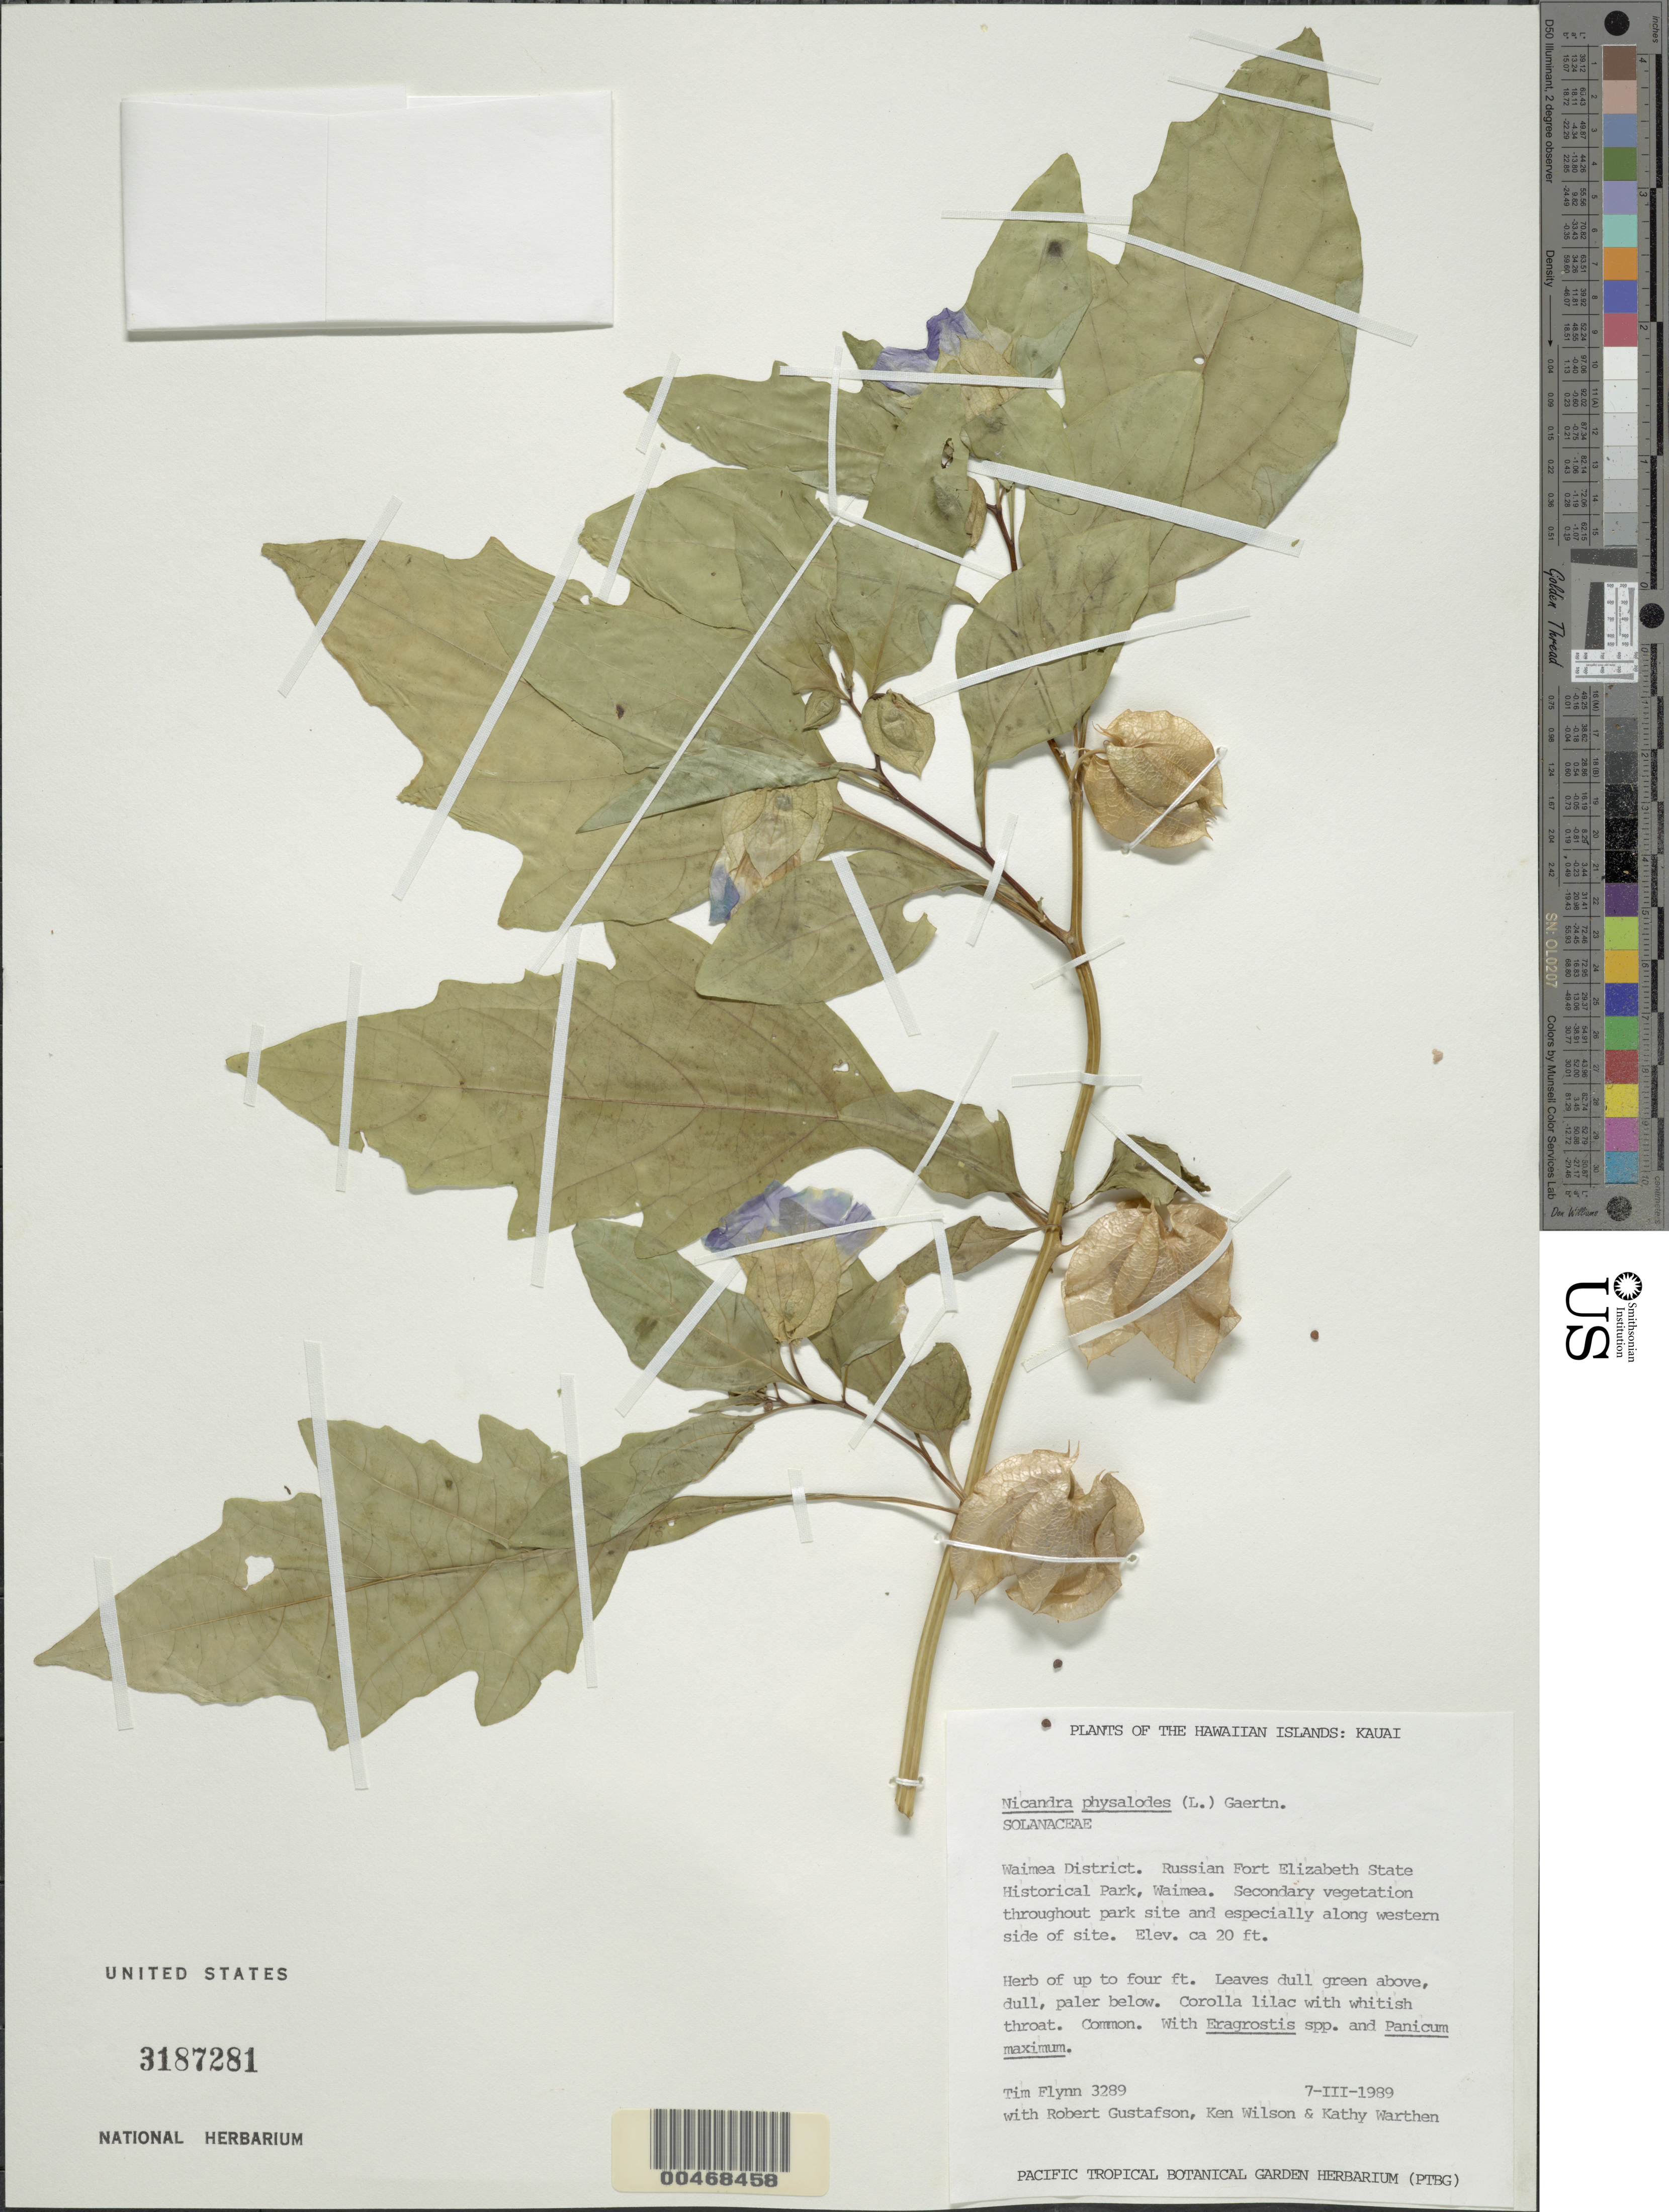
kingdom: Plantae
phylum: Tracheophyta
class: Magnoliopsida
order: Solanales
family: Solanaceae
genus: Nicandra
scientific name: Nicandra physalodes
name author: (L.) Gaertn.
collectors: T. W. Flynn, R. Gustafson, K. Wilson & K. Warthen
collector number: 3289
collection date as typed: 7 Mar 1989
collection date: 1989-03-07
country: United States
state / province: Hawaii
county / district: Kauai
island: Kaua'i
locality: Waimea District, Russian Fort Elizabeth State Historical Park, Waimea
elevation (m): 6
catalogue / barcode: US 3187281